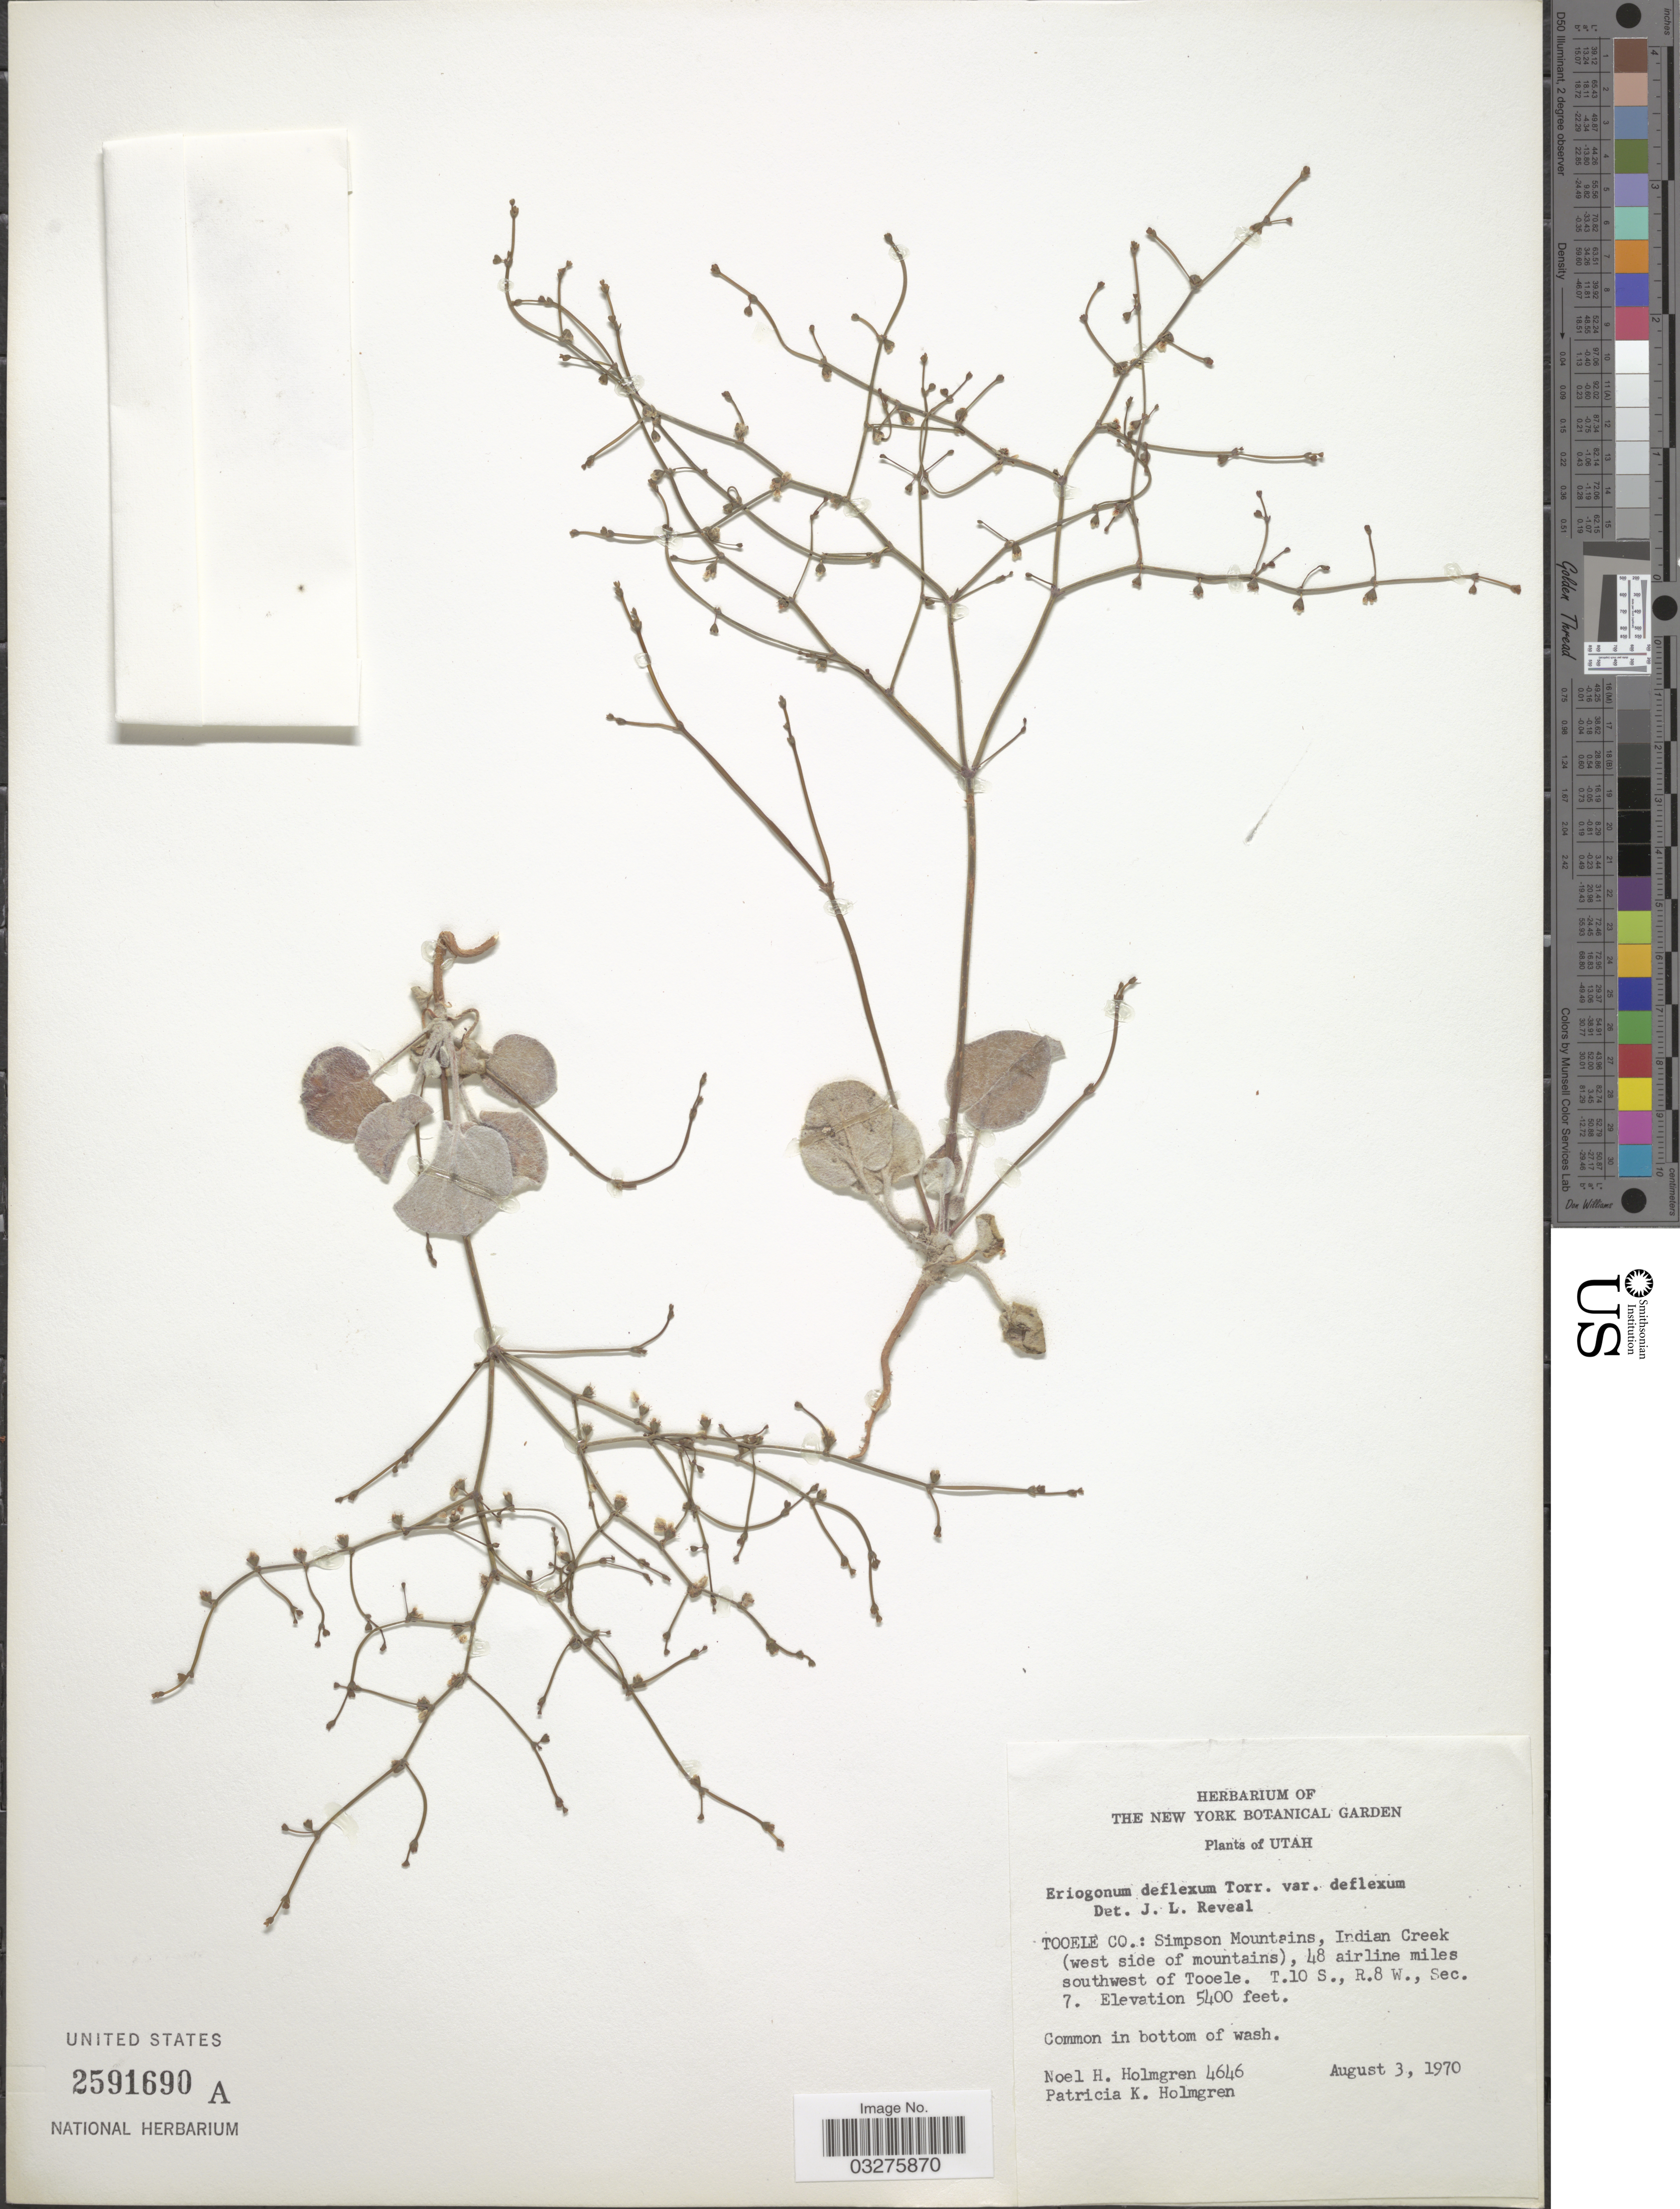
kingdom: Plantae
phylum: Tracheophyta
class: Magnoliopsida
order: Caryophyllales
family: Polygonaceae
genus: Eriogonum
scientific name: Eriogonum deflexum var. deflexum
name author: Torr. in Ives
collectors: N. H. Holmgren & P. K. Holmgren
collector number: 4646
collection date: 1970-08-03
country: United States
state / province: Utah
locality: Tooele Co.: Simpson Mountains, Indian Creek (west side of mountains), 48 airline miles southwest of Tooele. T.10 S., R.8 W., Sec. 7.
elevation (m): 1646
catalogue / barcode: US 2591690A